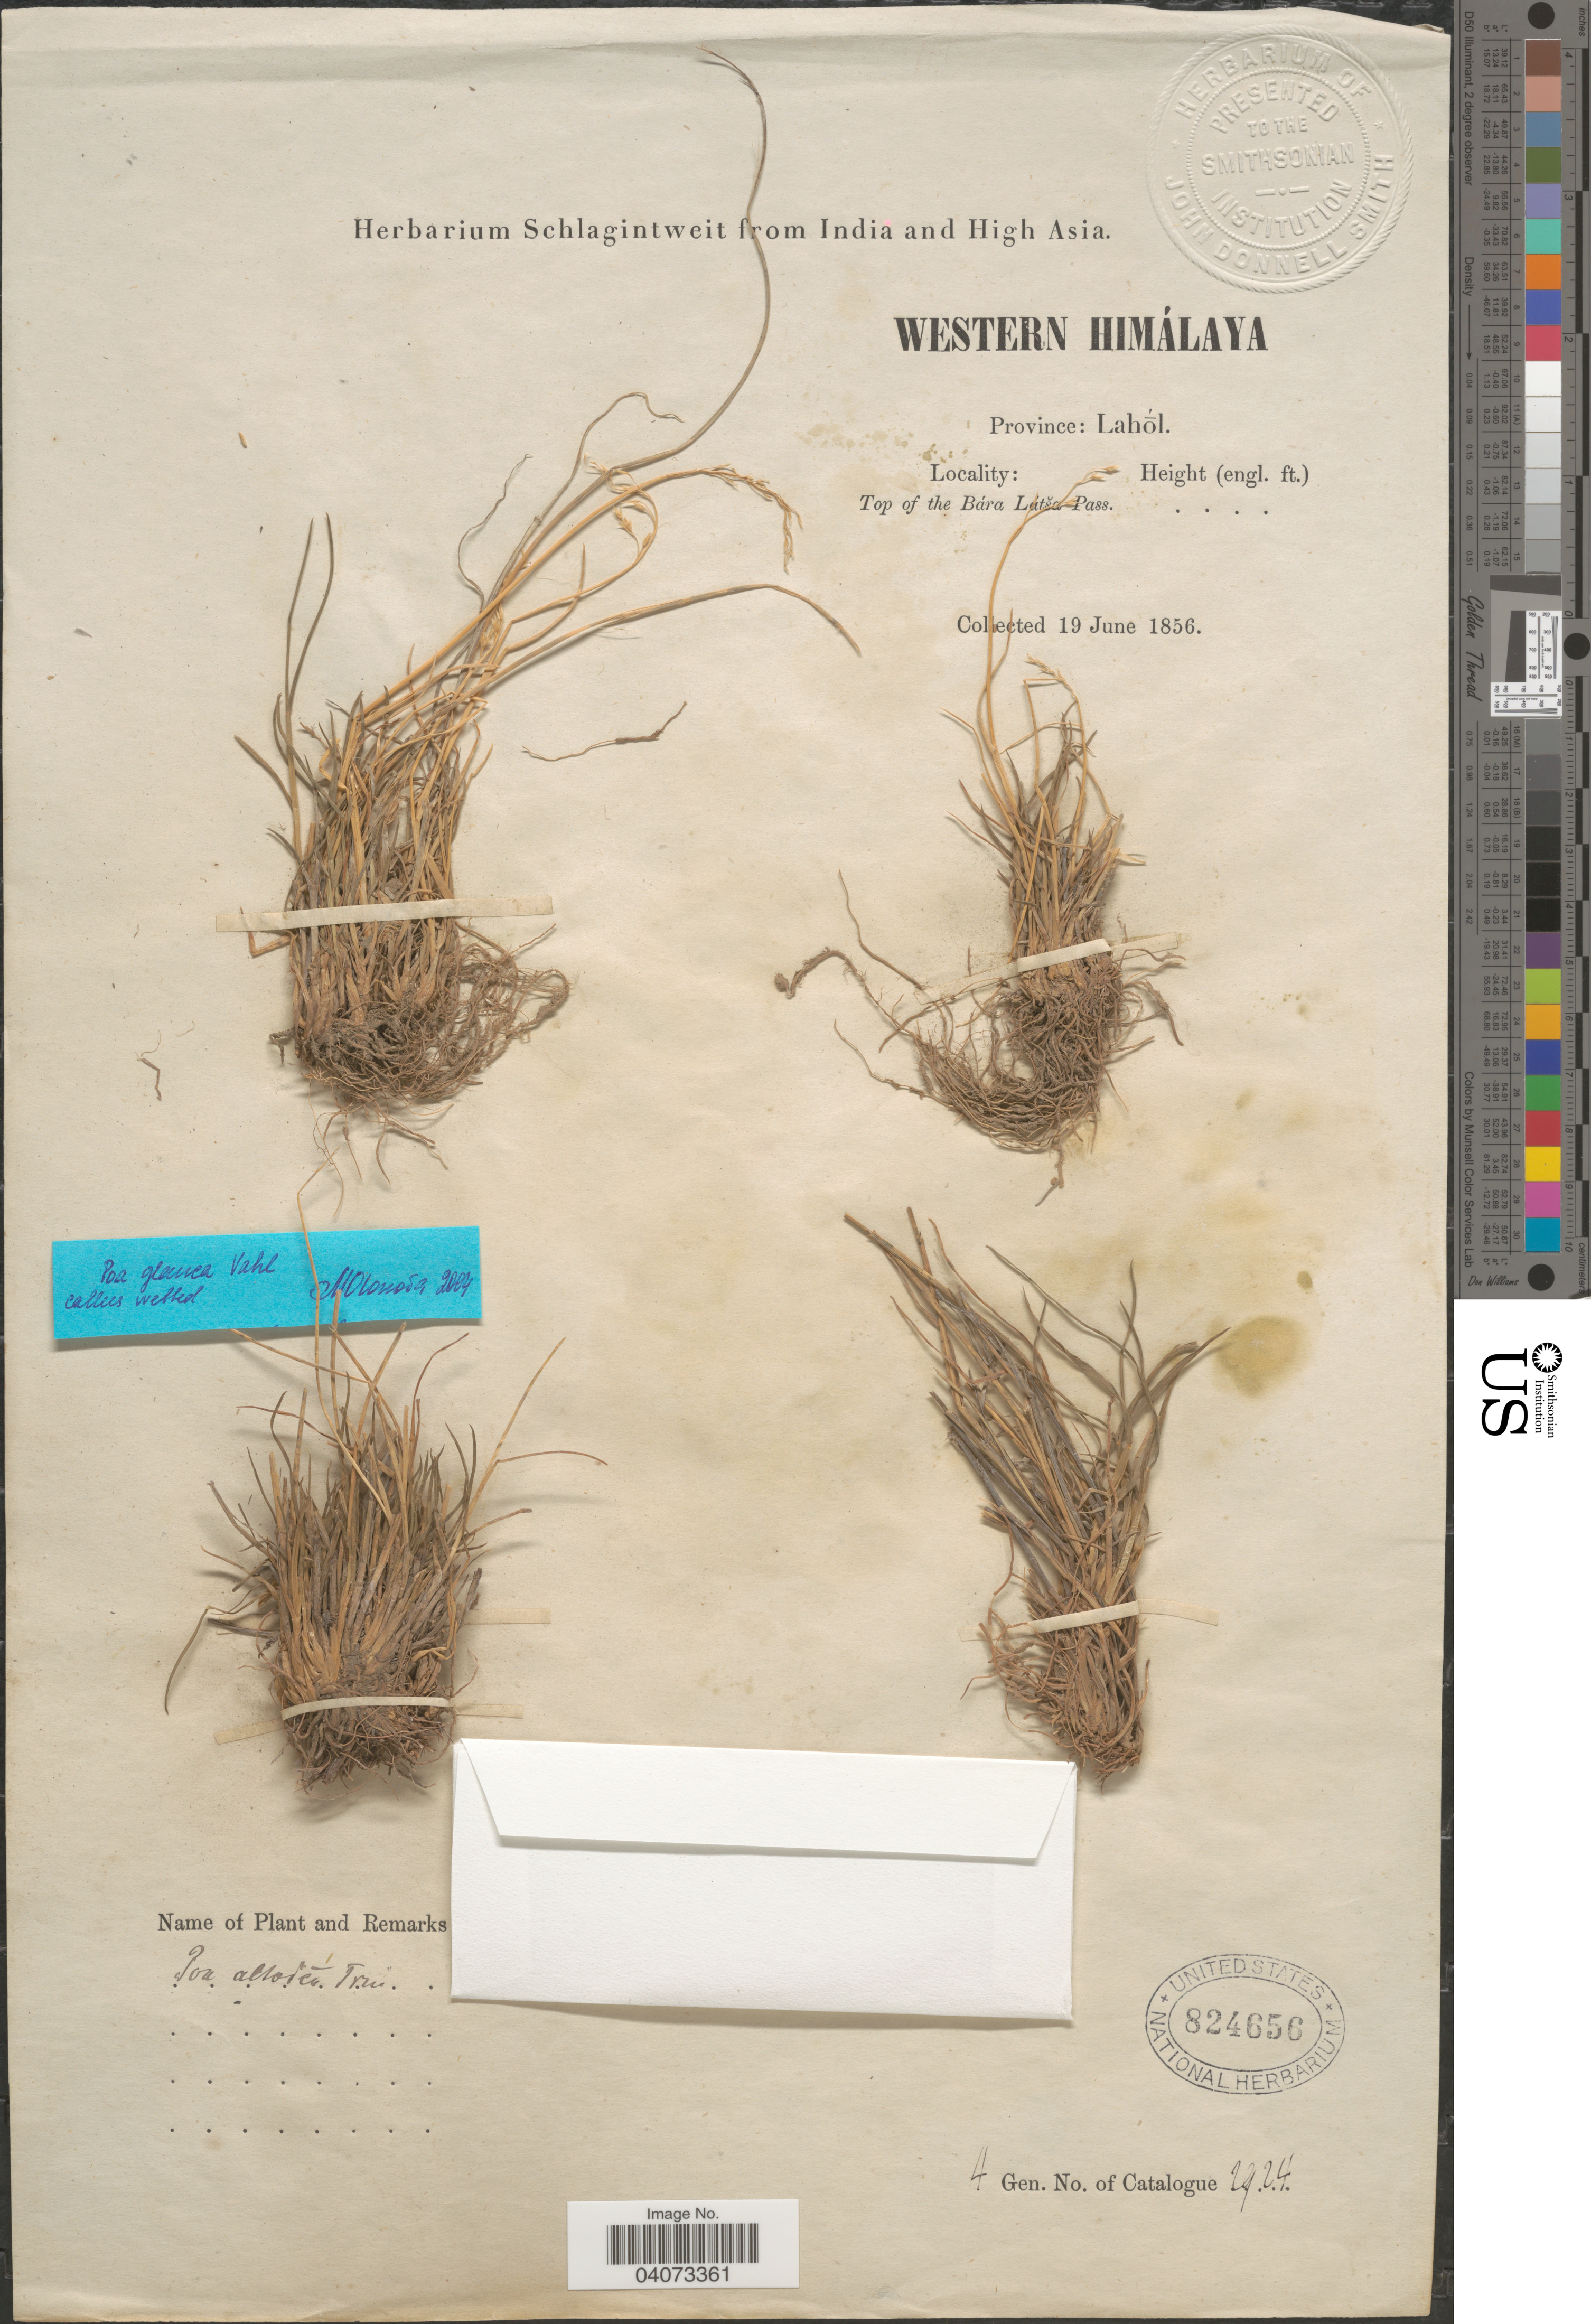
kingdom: Plantae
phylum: Tracheophyta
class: Liliopsida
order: Poales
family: Poaceae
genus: Poa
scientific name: Poa glauca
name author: Vahl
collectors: ex herb. Schlagintweit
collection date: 1856-06-19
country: India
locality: Western Himálaya. Province: Lahól. Top of the Bára Látša Pass.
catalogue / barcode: US 824656